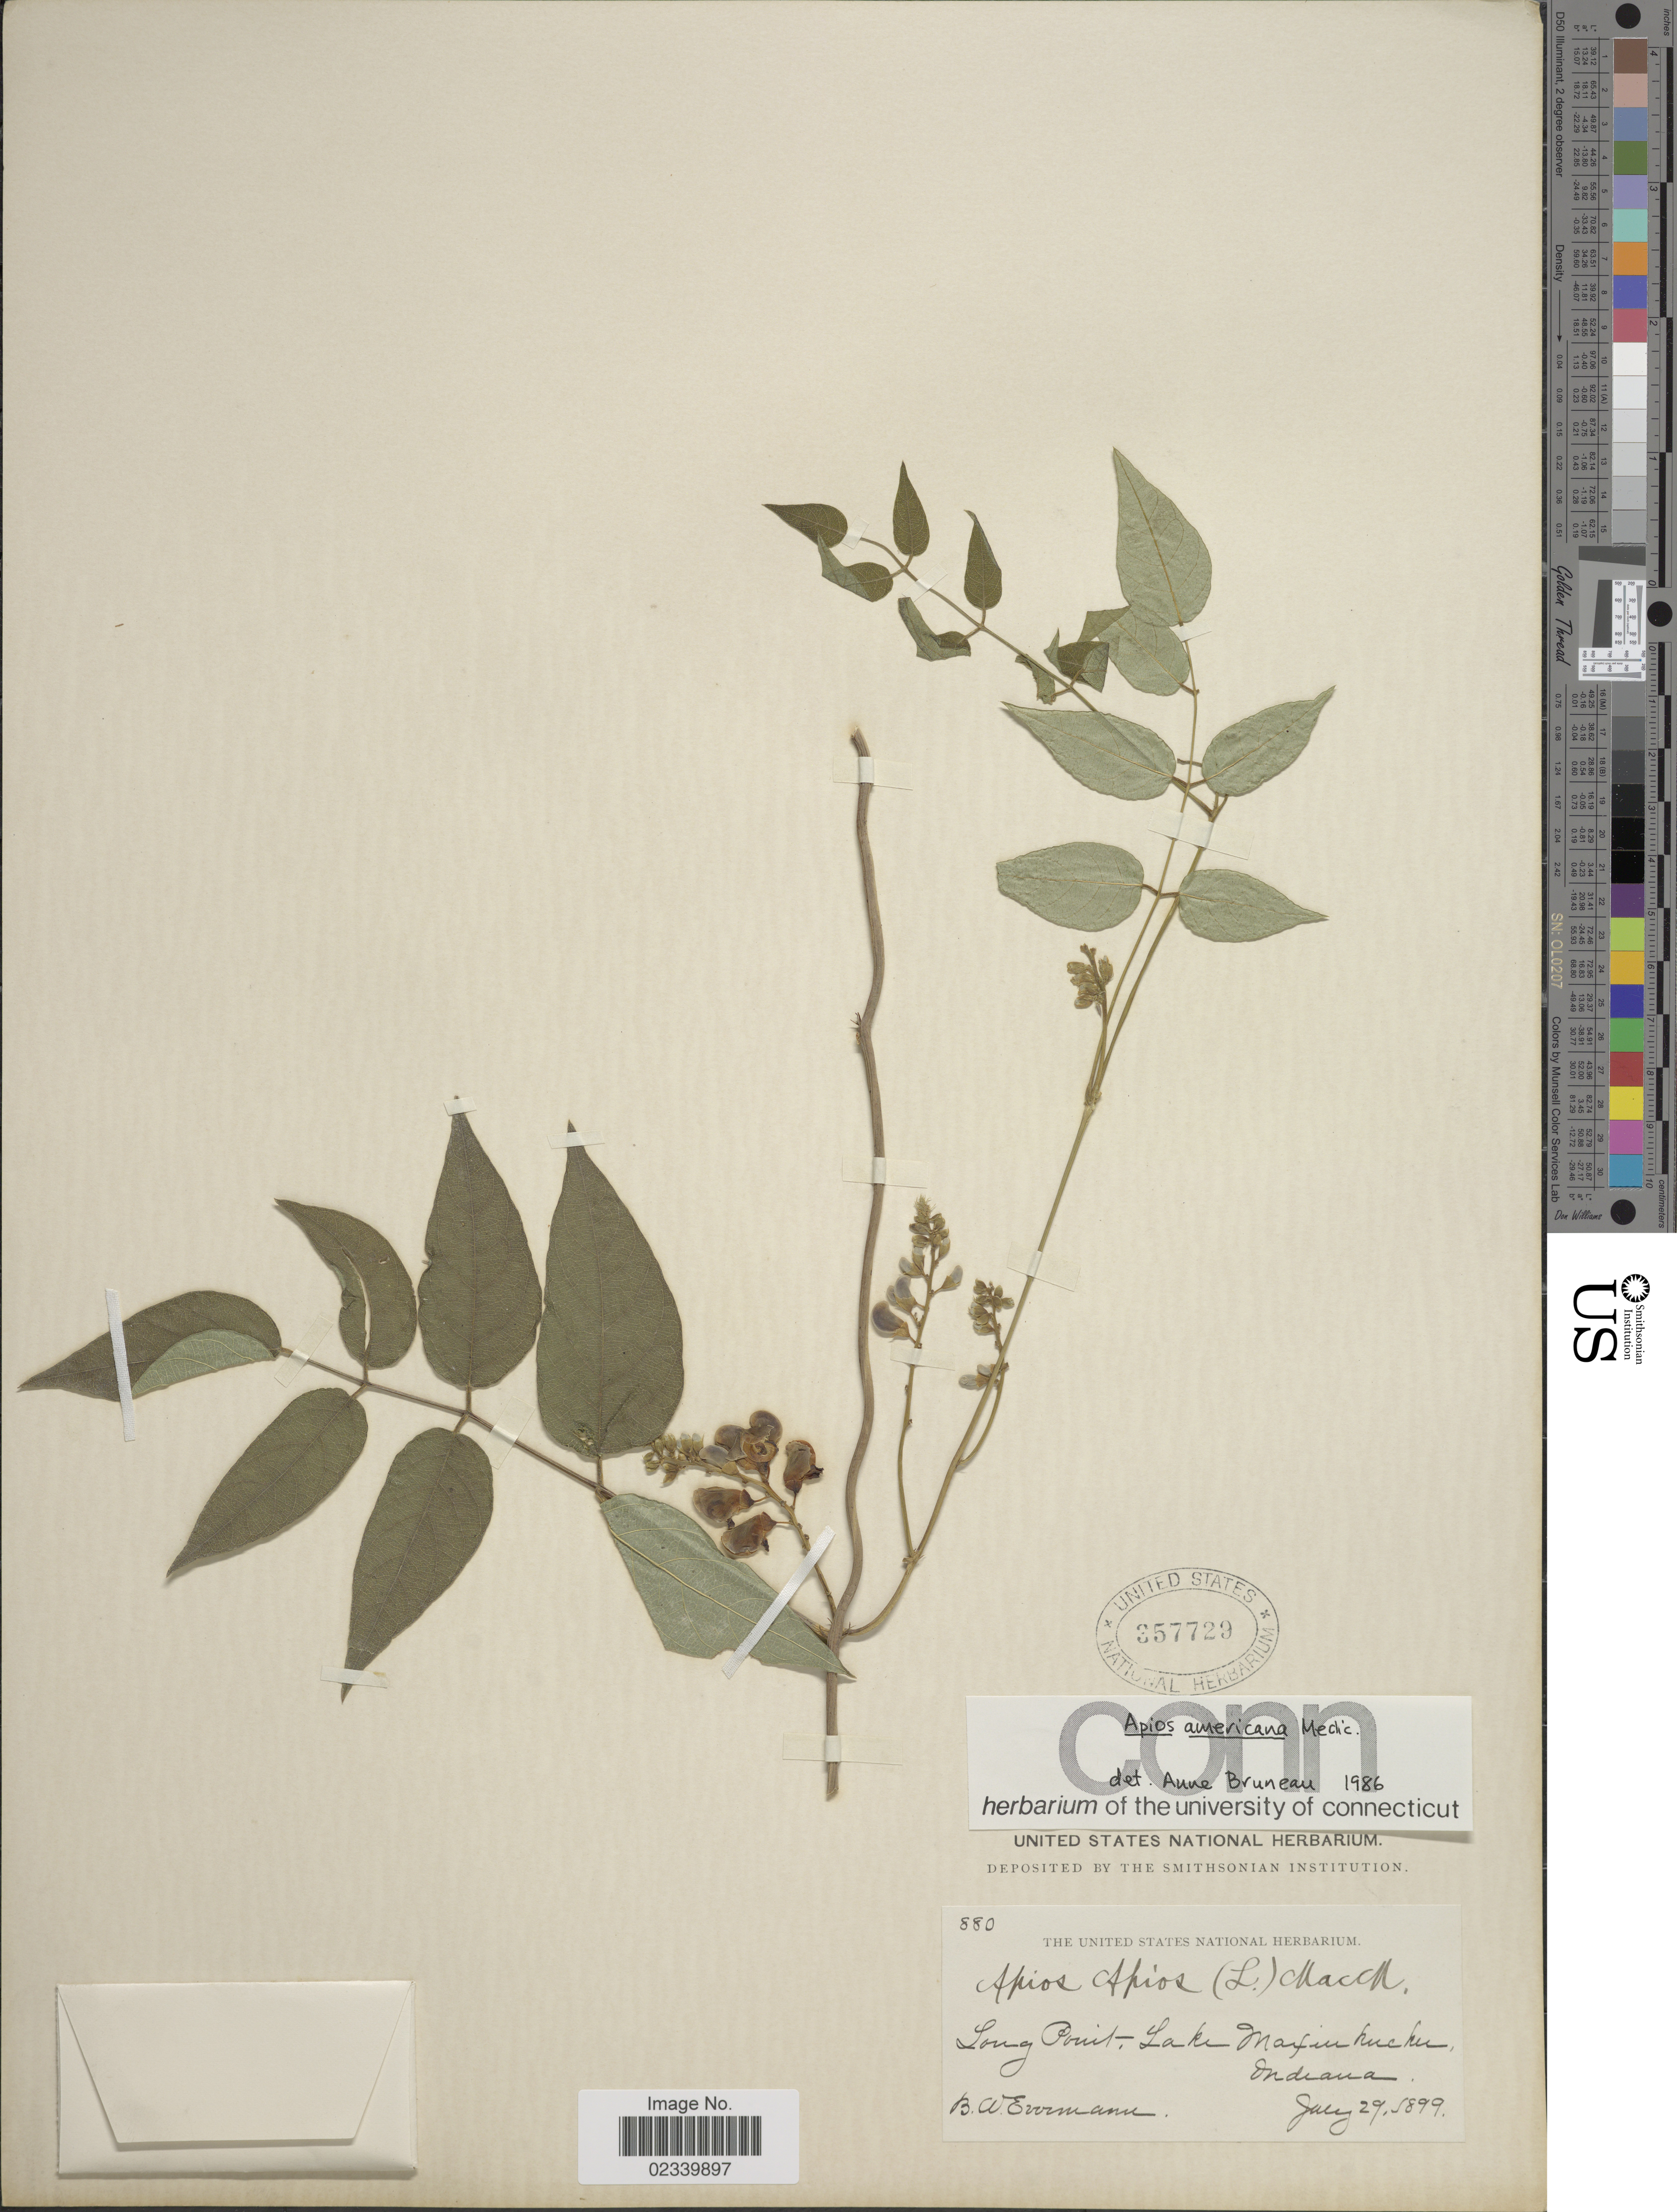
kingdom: Plantae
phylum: Tracheophyta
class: Magnoliopsida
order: Fabales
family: Fabaceae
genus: Apios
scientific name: Apios americana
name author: Medik.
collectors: B. W. Evermann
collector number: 880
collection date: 1899-07-29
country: United States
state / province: Indiana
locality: Long Point, Lake Maxinkuckee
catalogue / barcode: US 357729